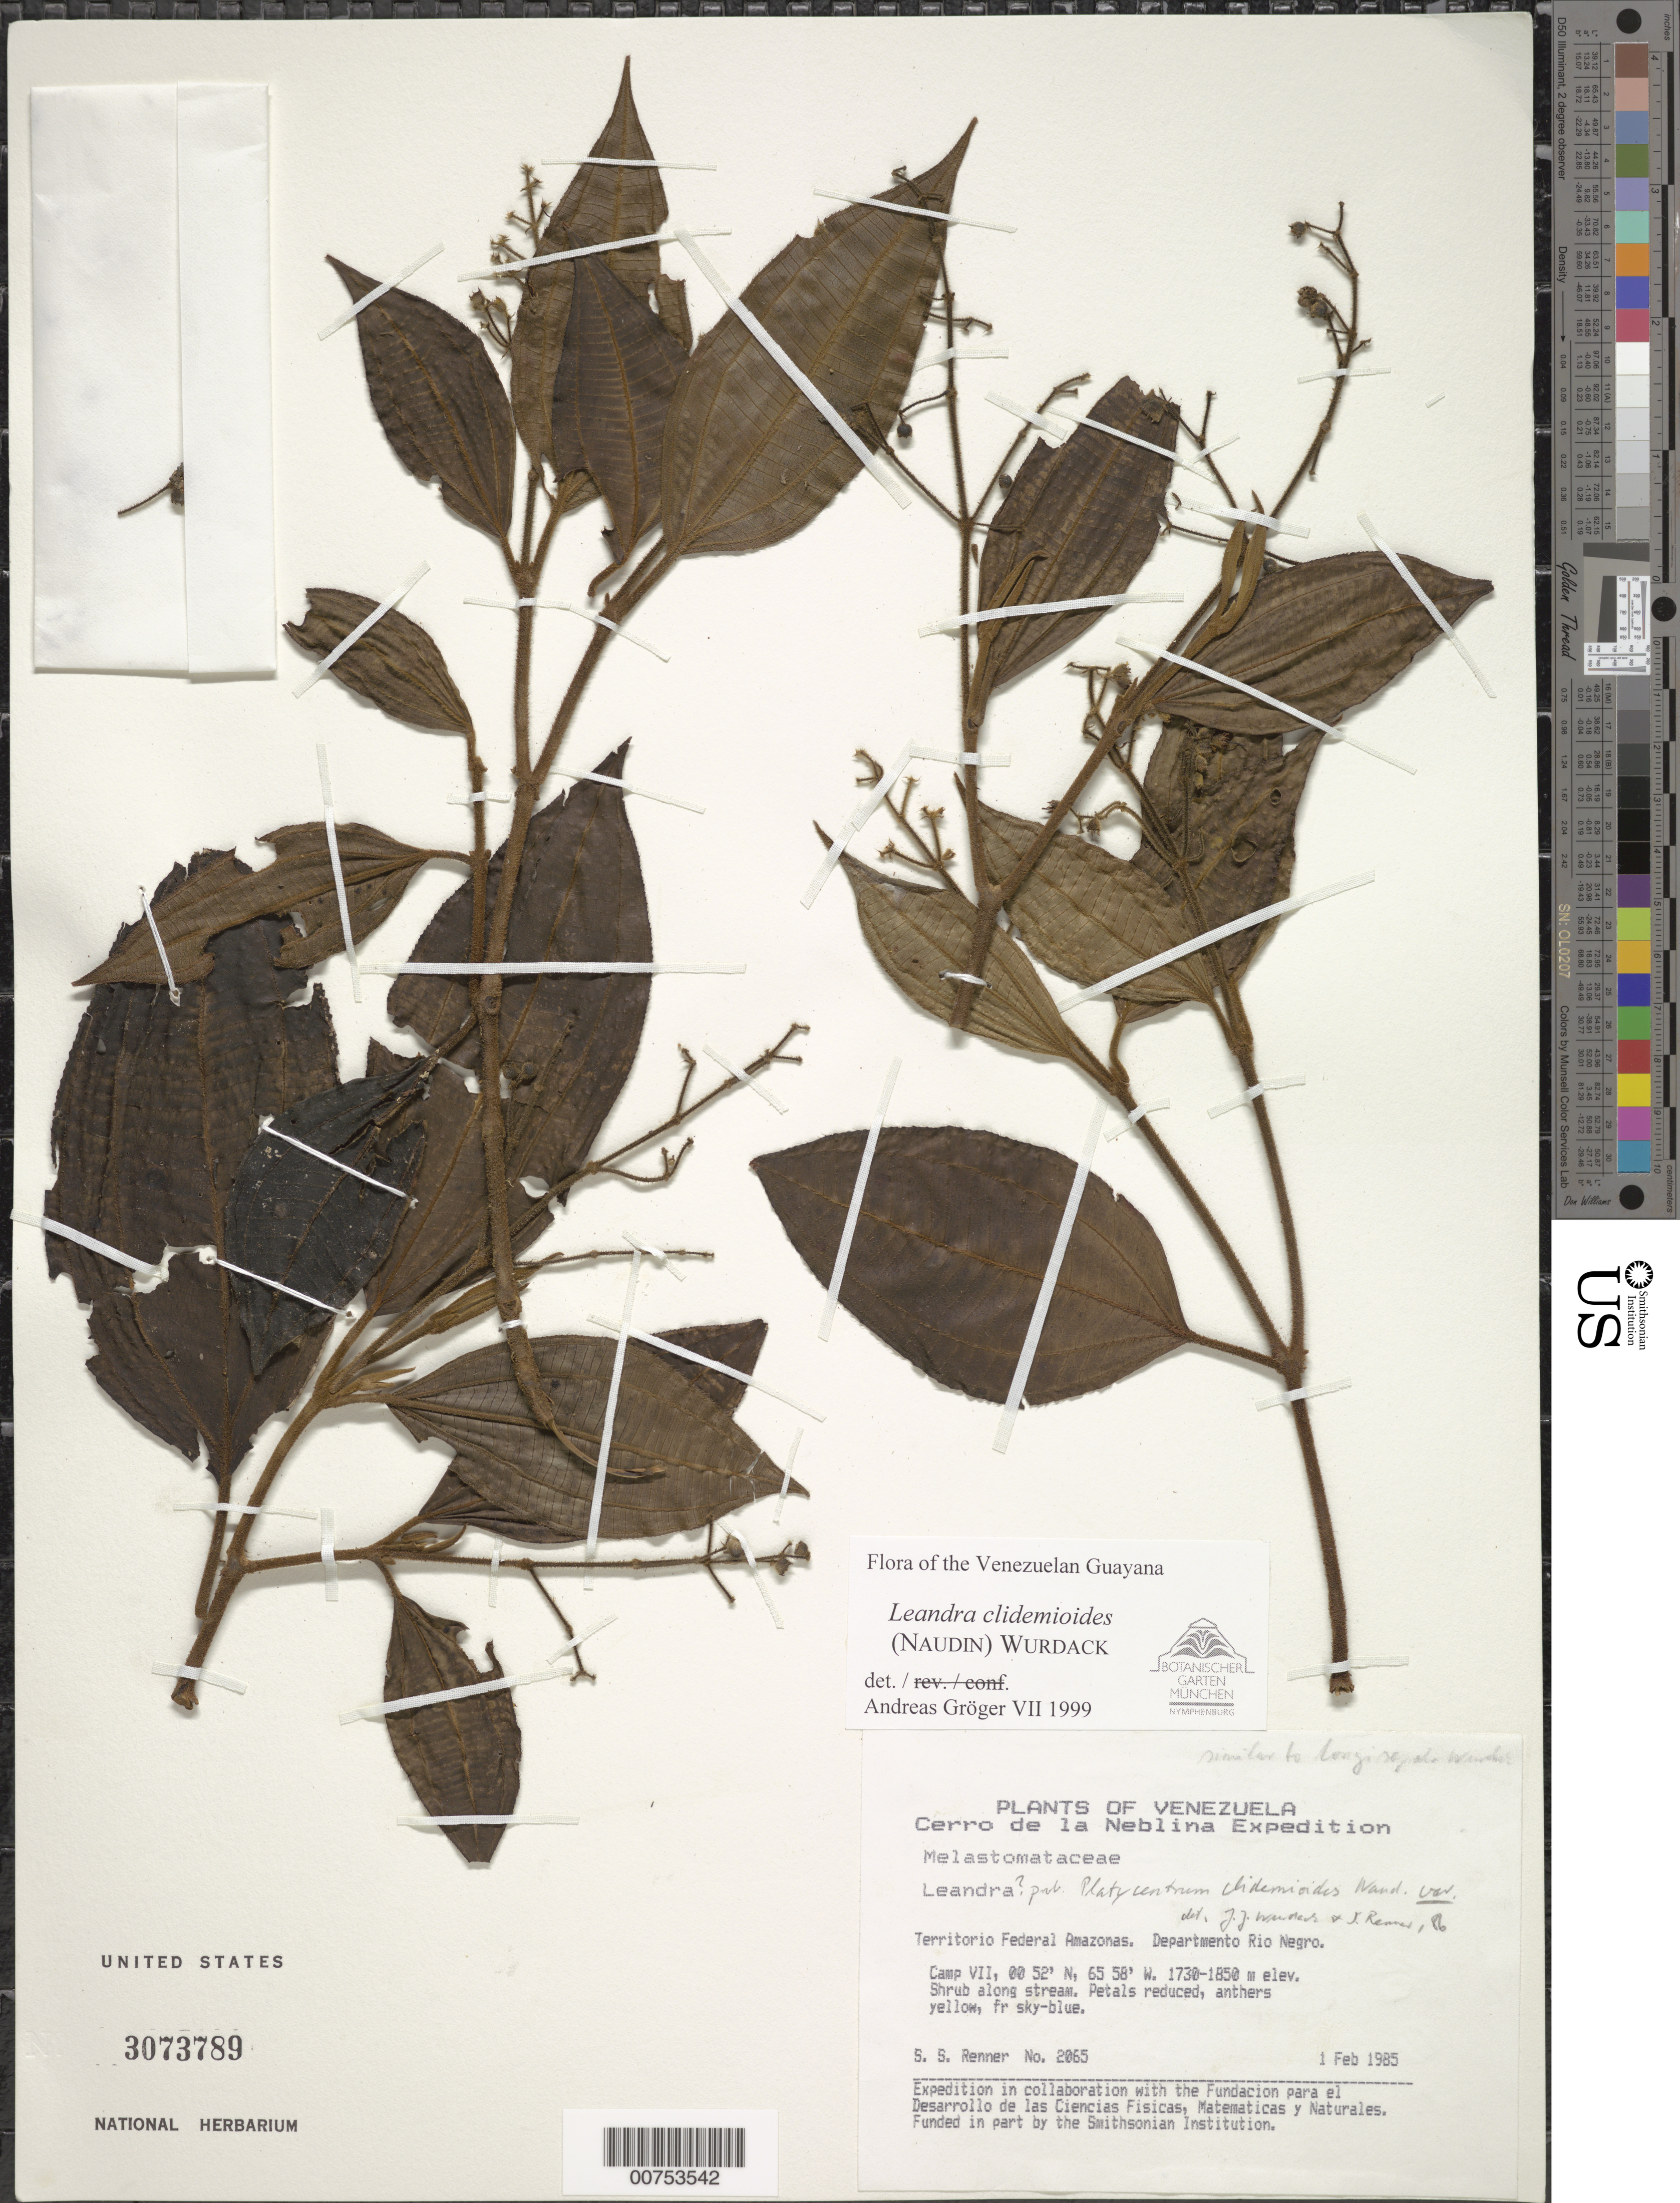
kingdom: Plantae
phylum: Tracheophyta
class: Magnoliopsida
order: Myrtales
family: Melastomataceae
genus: Leandra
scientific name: Leandra clidemioides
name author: (Naudin) Wurdack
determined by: Gröger, A.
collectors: S. S. Renner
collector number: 2065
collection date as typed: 1-Feb-85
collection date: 1985-02-01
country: Venezuela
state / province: Amazonas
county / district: Río Negro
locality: Cerro de la Neblina, Camp VII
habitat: Along stream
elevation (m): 1730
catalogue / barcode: US 3073789